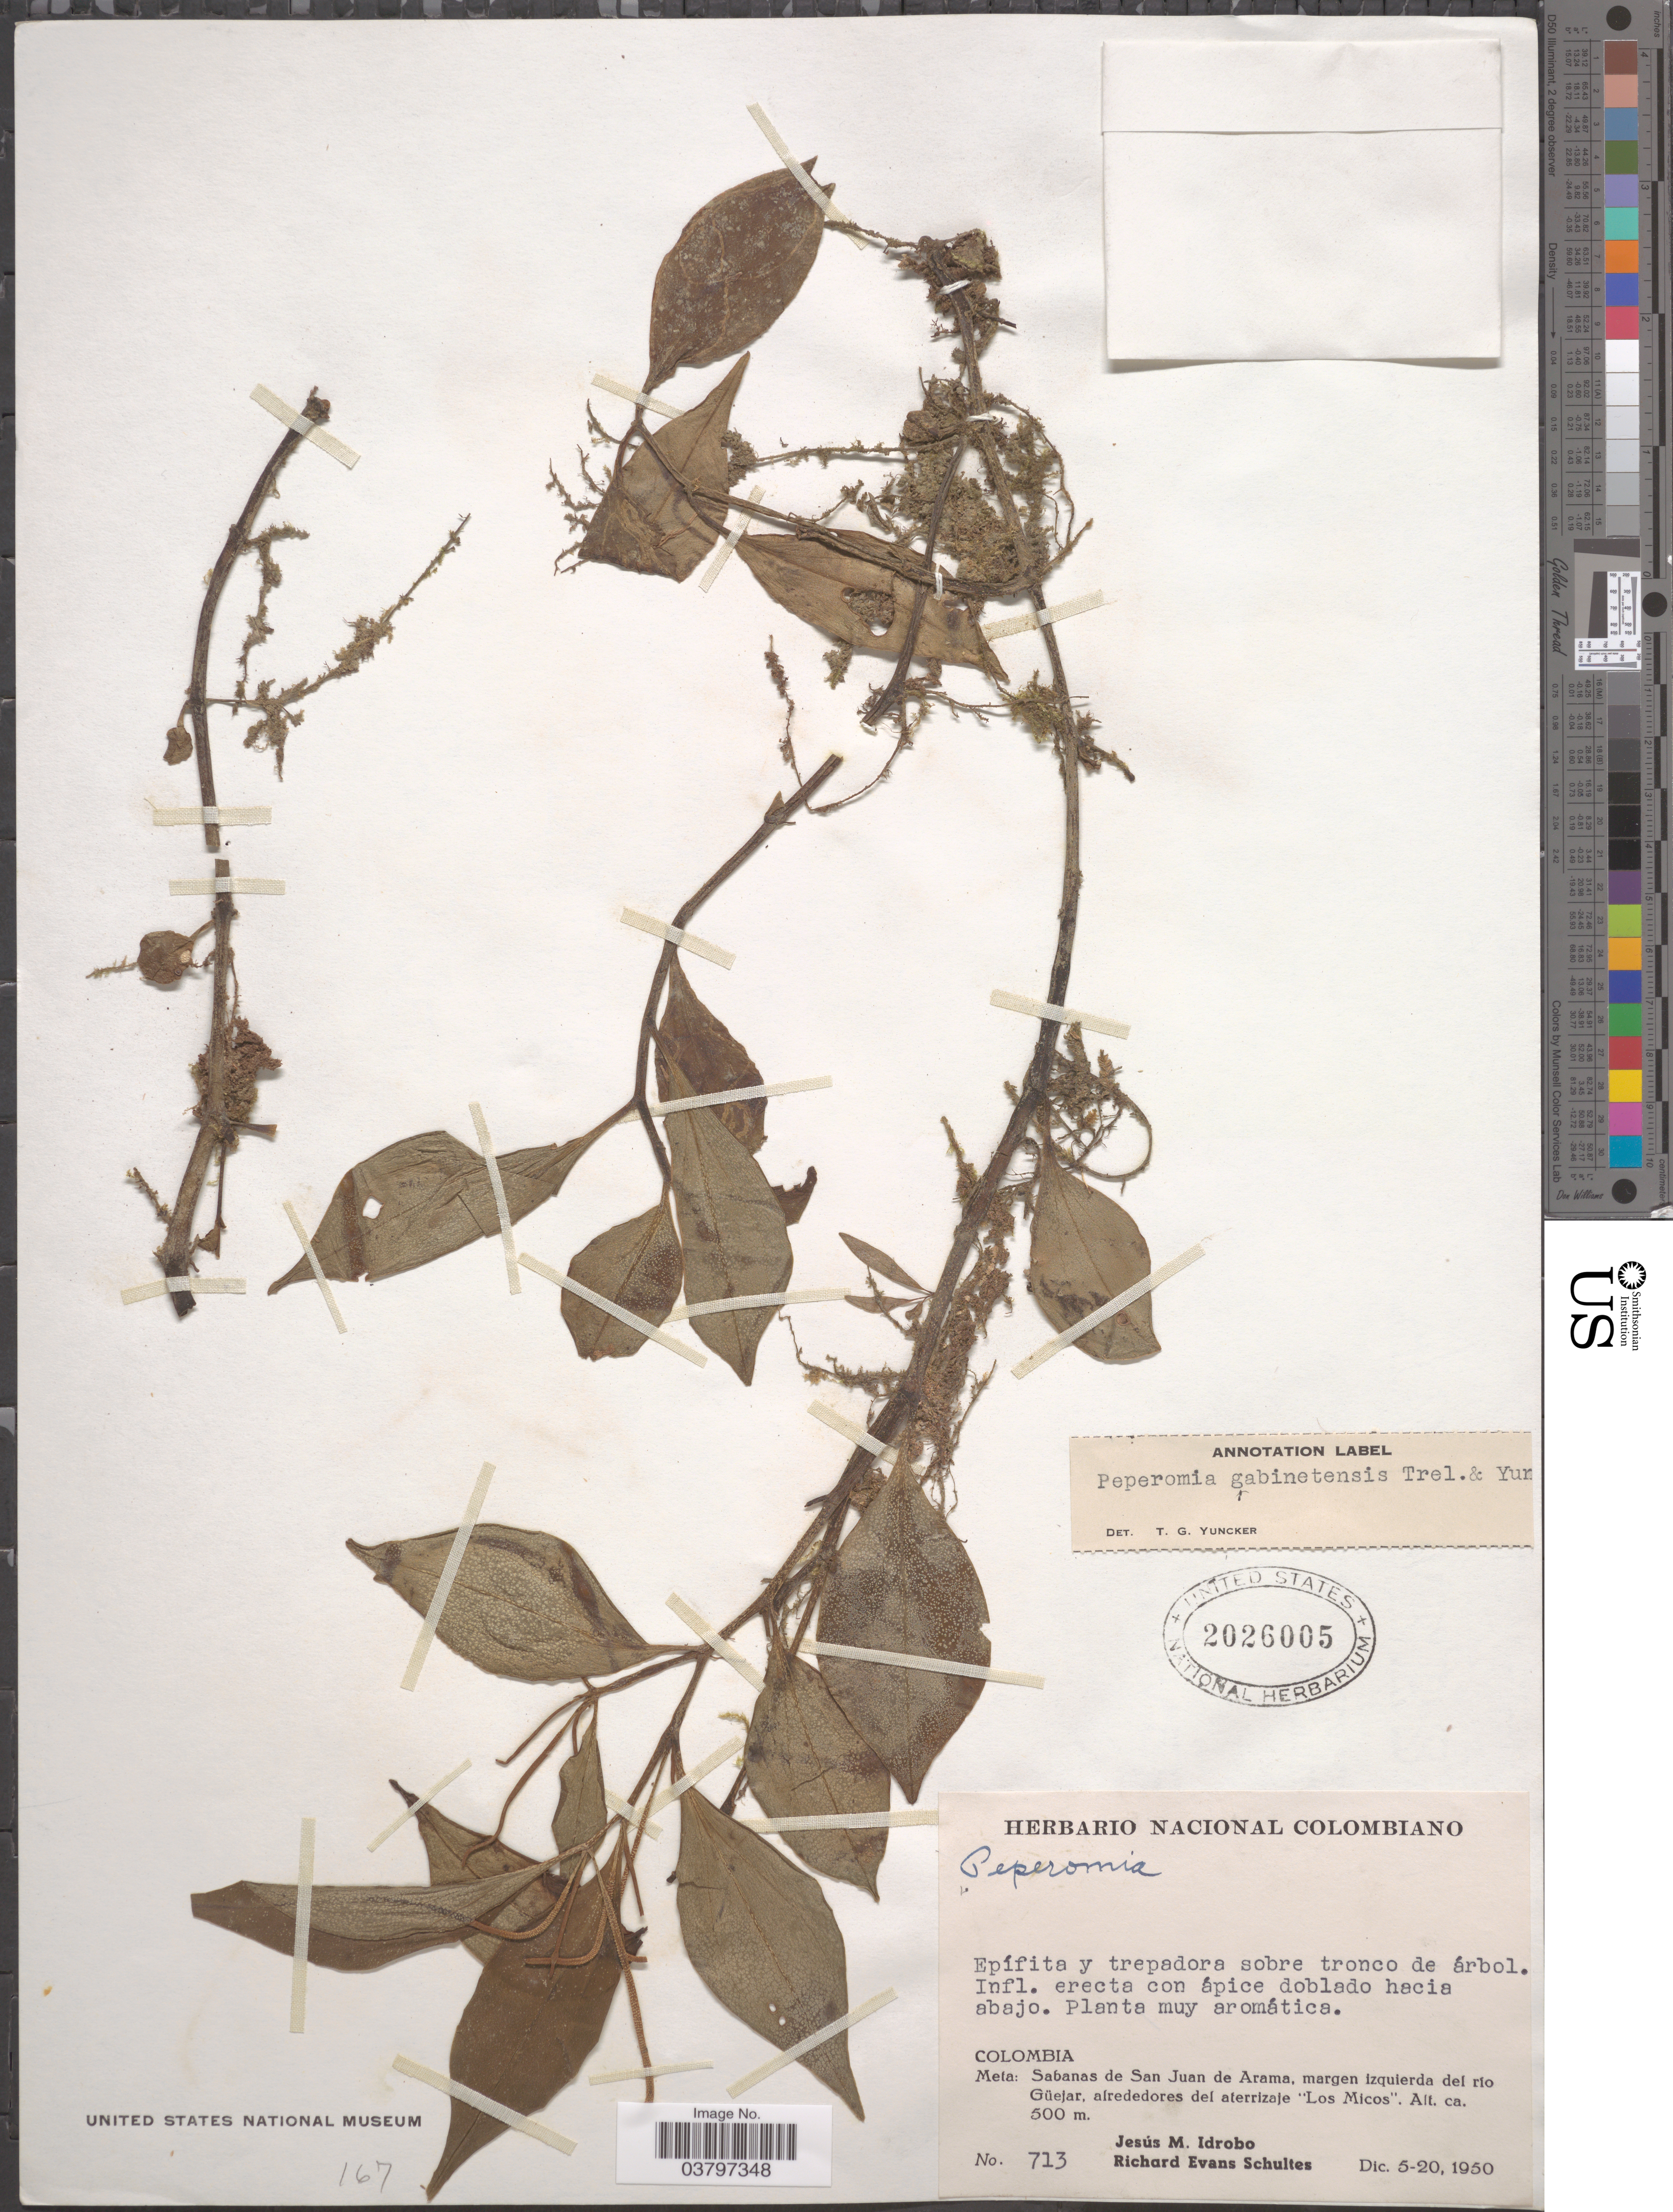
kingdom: Plantae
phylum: Tracheophyta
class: Magnoliopsida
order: Piperales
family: Piperaceae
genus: Peperomia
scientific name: Peperomia gabinetensis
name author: Trel. & Yunck.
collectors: J. M. Idrobo & R. E. Schultes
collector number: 713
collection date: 1950-12-05/1950-12-20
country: Colombia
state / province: Meta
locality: Sabanas de San Juan de Arama, margen izquierda del río Güejar, alrededores del aterrizaje "Los Micos".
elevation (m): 500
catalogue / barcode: US 2026005